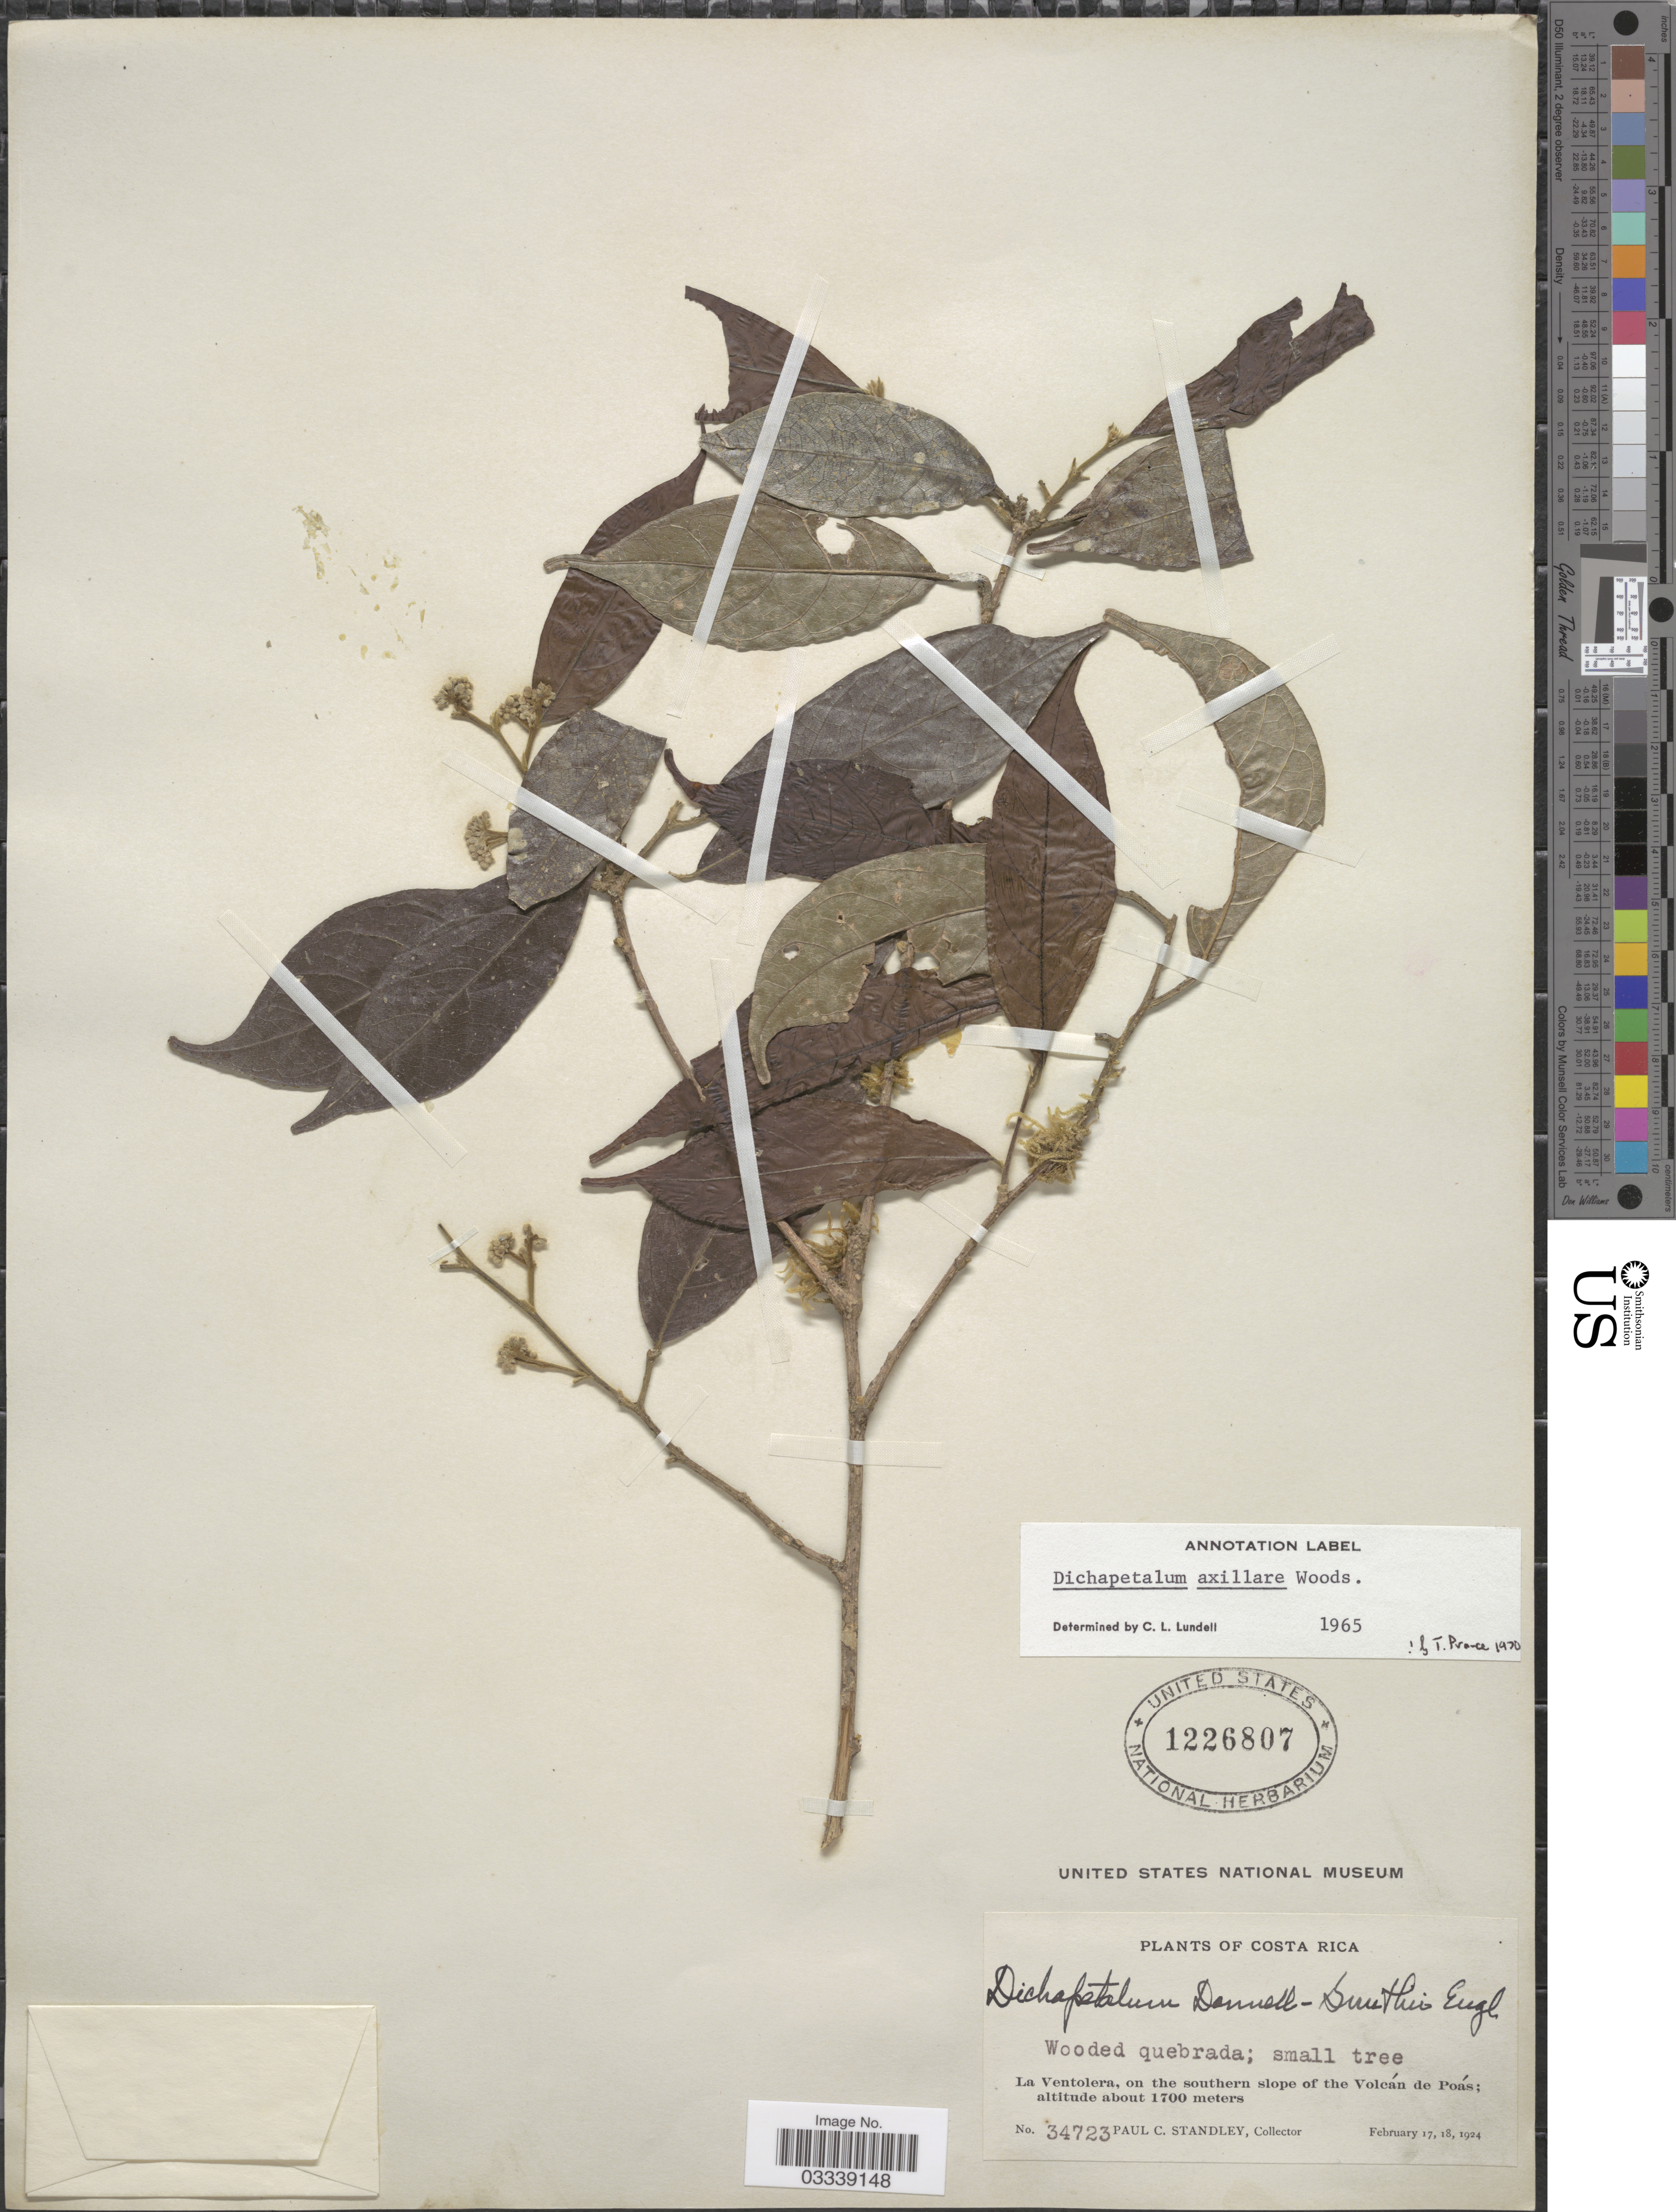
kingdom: Plantae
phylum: Tracheophyta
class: Magnoliopsida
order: Malpighiales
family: Dichapetalaceae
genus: Dichapetalum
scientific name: Dichapetalum axillare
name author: Woodson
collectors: P. C. Standley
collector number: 34723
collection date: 1924-02-17/1924-02-18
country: Costa Rica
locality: La Ventolera, on the southern slope of the Volcán de Poás.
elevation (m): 1700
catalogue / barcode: US 1226807